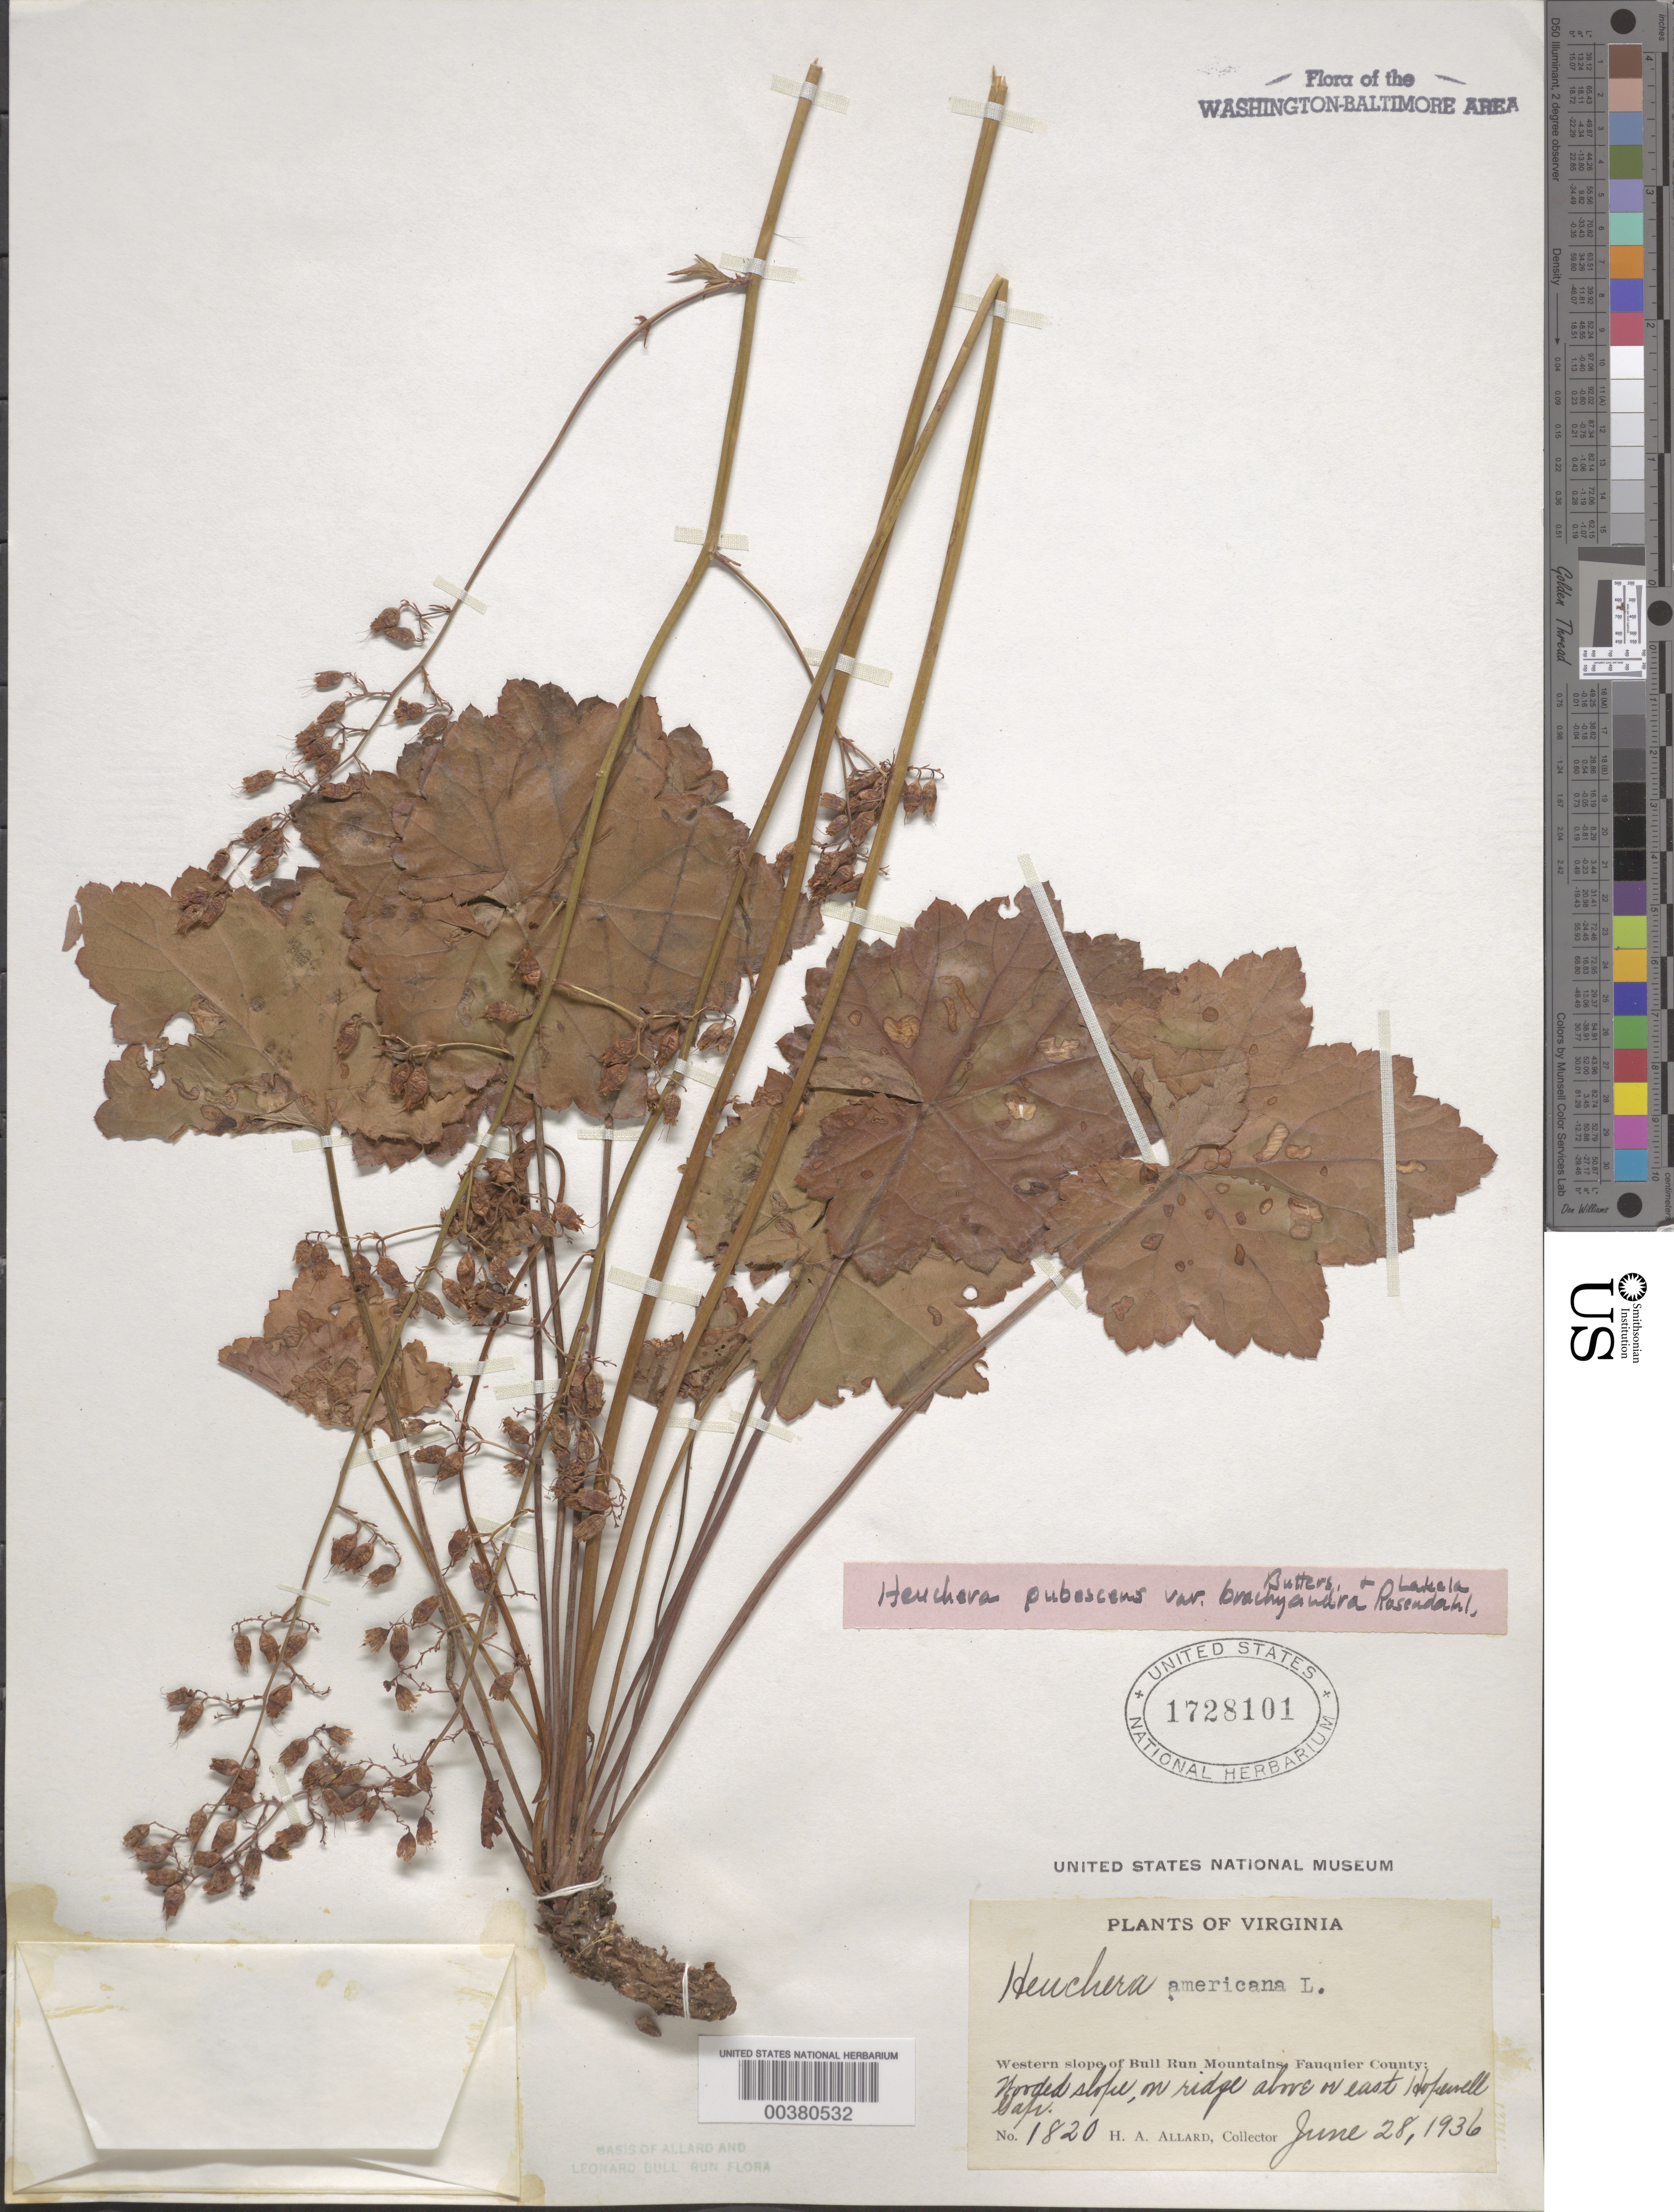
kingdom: Plantae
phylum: Tracheophyta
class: Magnoliopsida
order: Saxifragales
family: Saxifragaceae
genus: Heuchera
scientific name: Heuchera pubescens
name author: Pursh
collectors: H. A. Allard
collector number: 1820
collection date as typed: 28 Jun 1936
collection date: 1936-06-28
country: United States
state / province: Virginia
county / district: Fauquier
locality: East of Hopewell Gap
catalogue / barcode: US 1728101